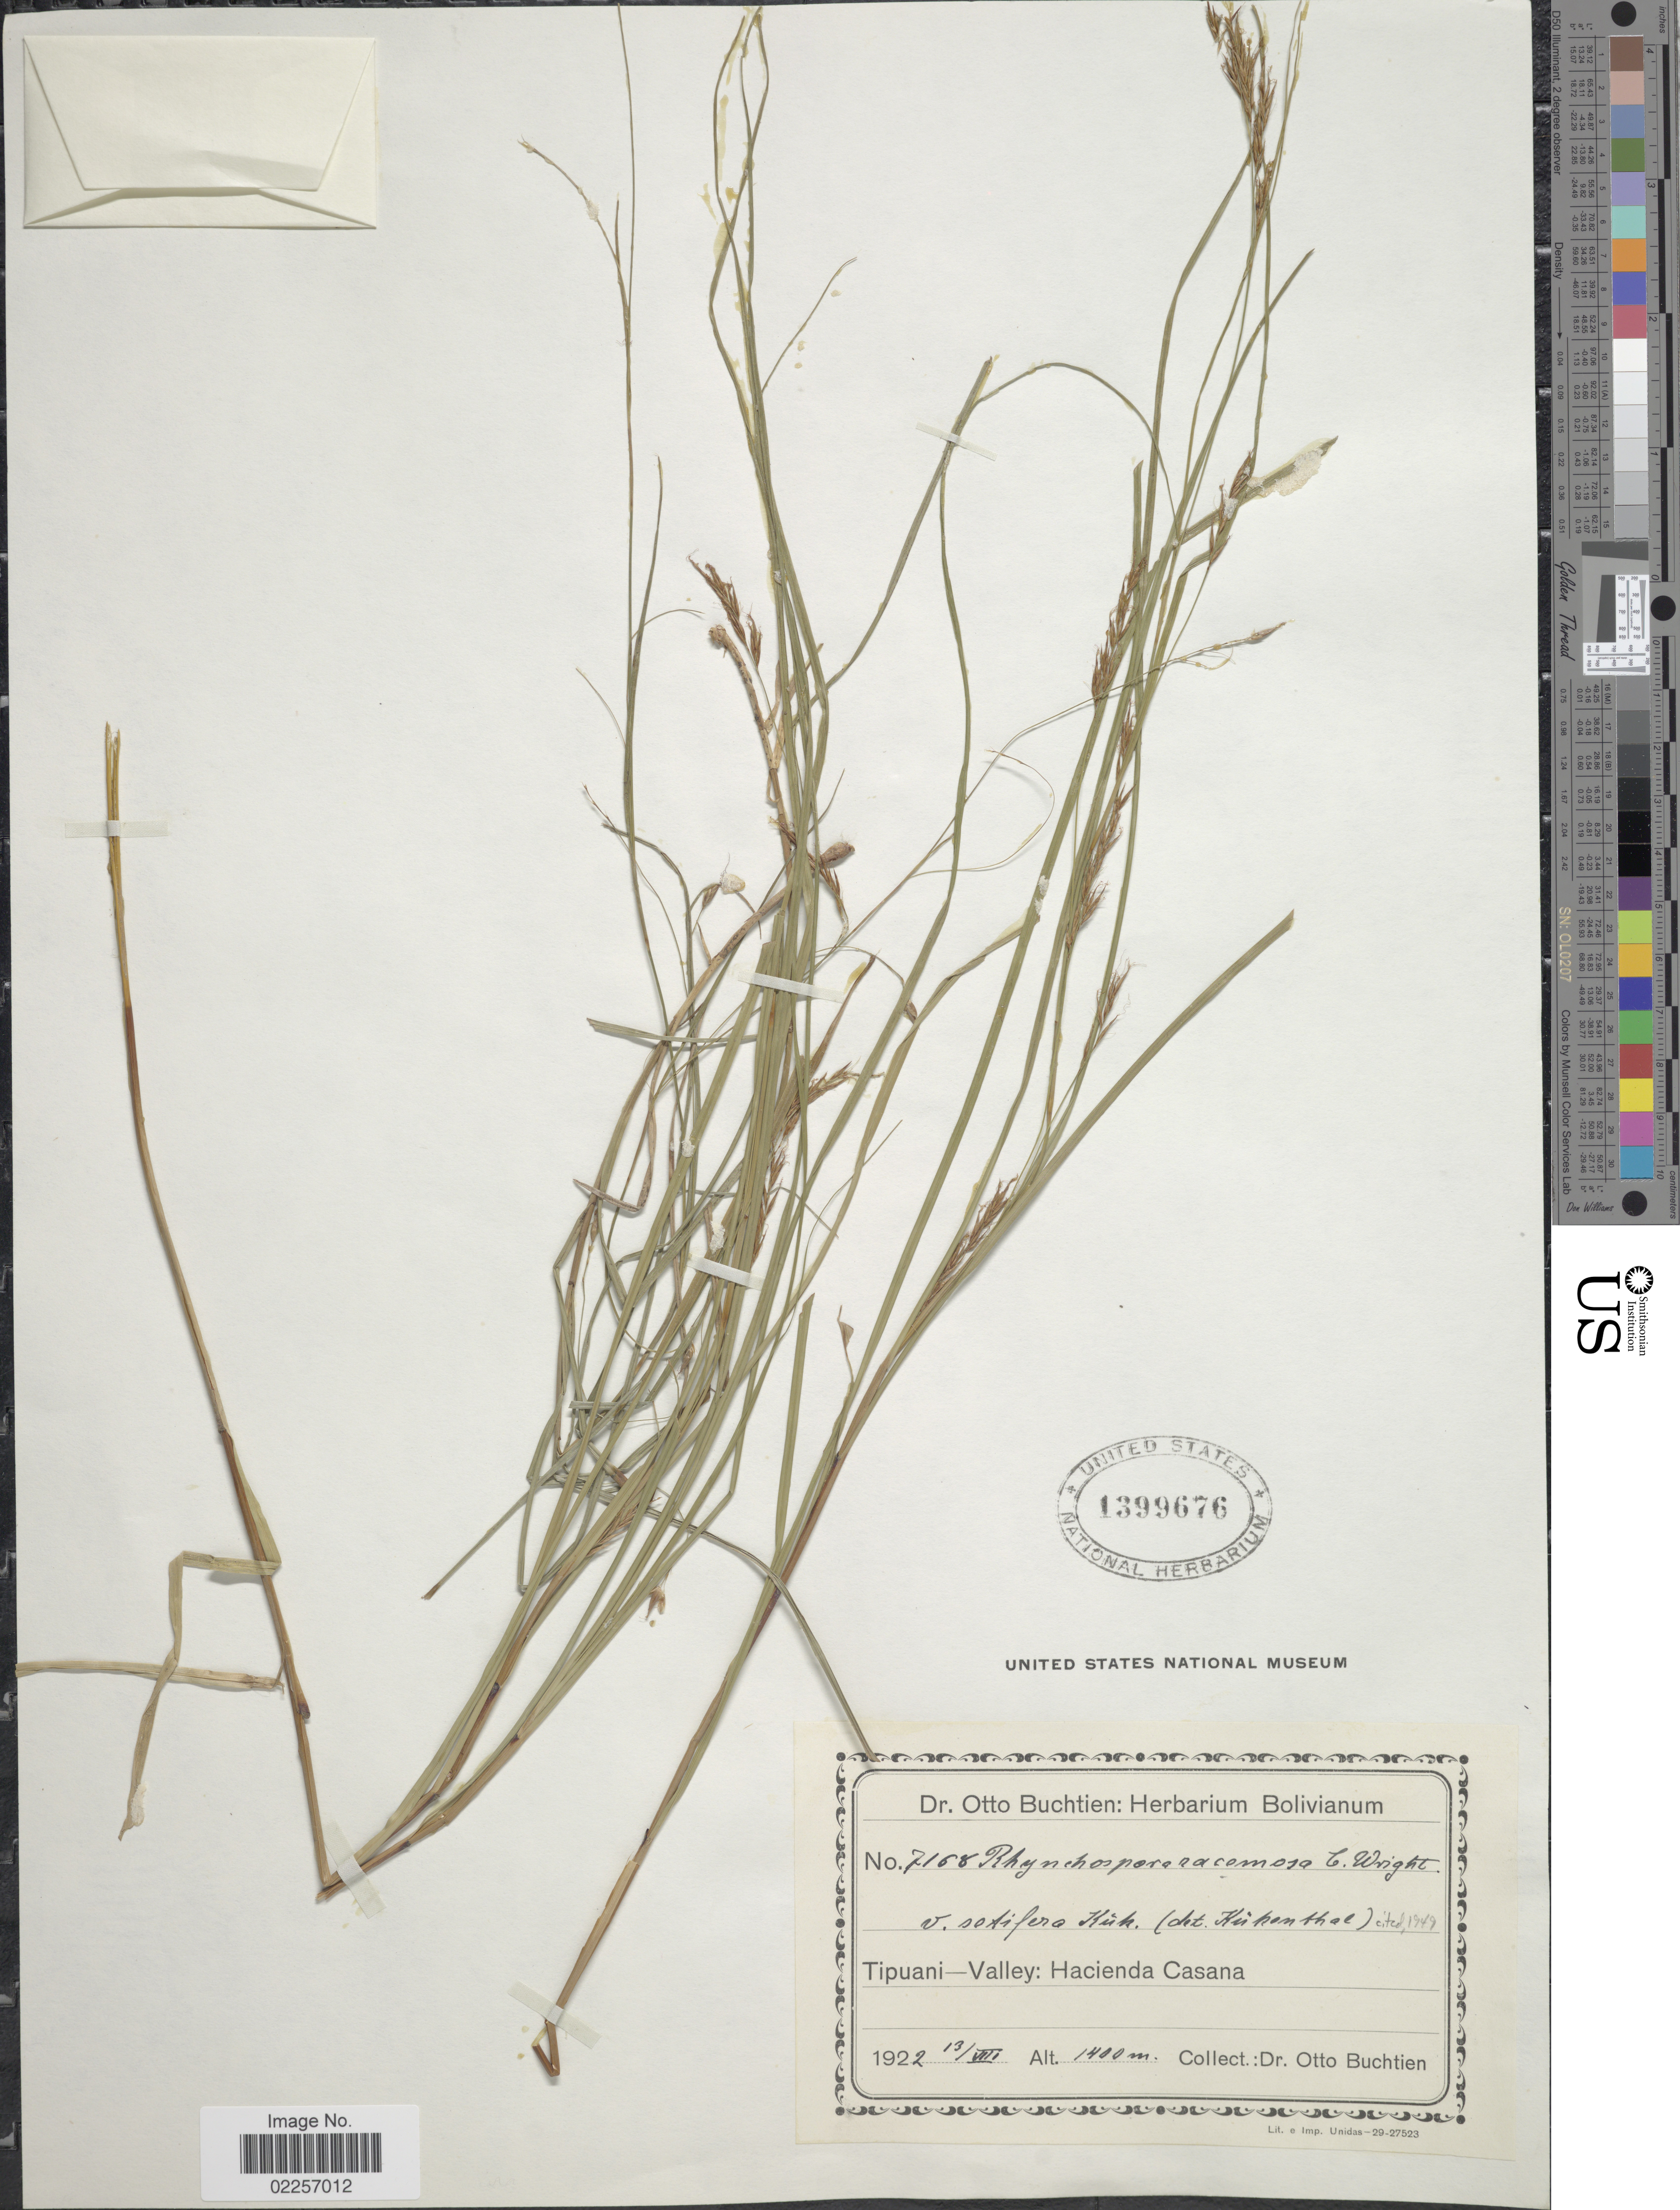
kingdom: Plantae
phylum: Tracheophyta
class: Liliopsida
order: Poales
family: Cyperaceae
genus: Rhynchospora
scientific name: Rhynchospora racemosa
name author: C. Wright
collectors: O. Buchtien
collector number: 7168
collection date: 1922-08-13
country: Bolivia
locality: Tipuani-Valley: Hacienda Casana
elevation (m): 1400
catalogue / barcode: US 1399676